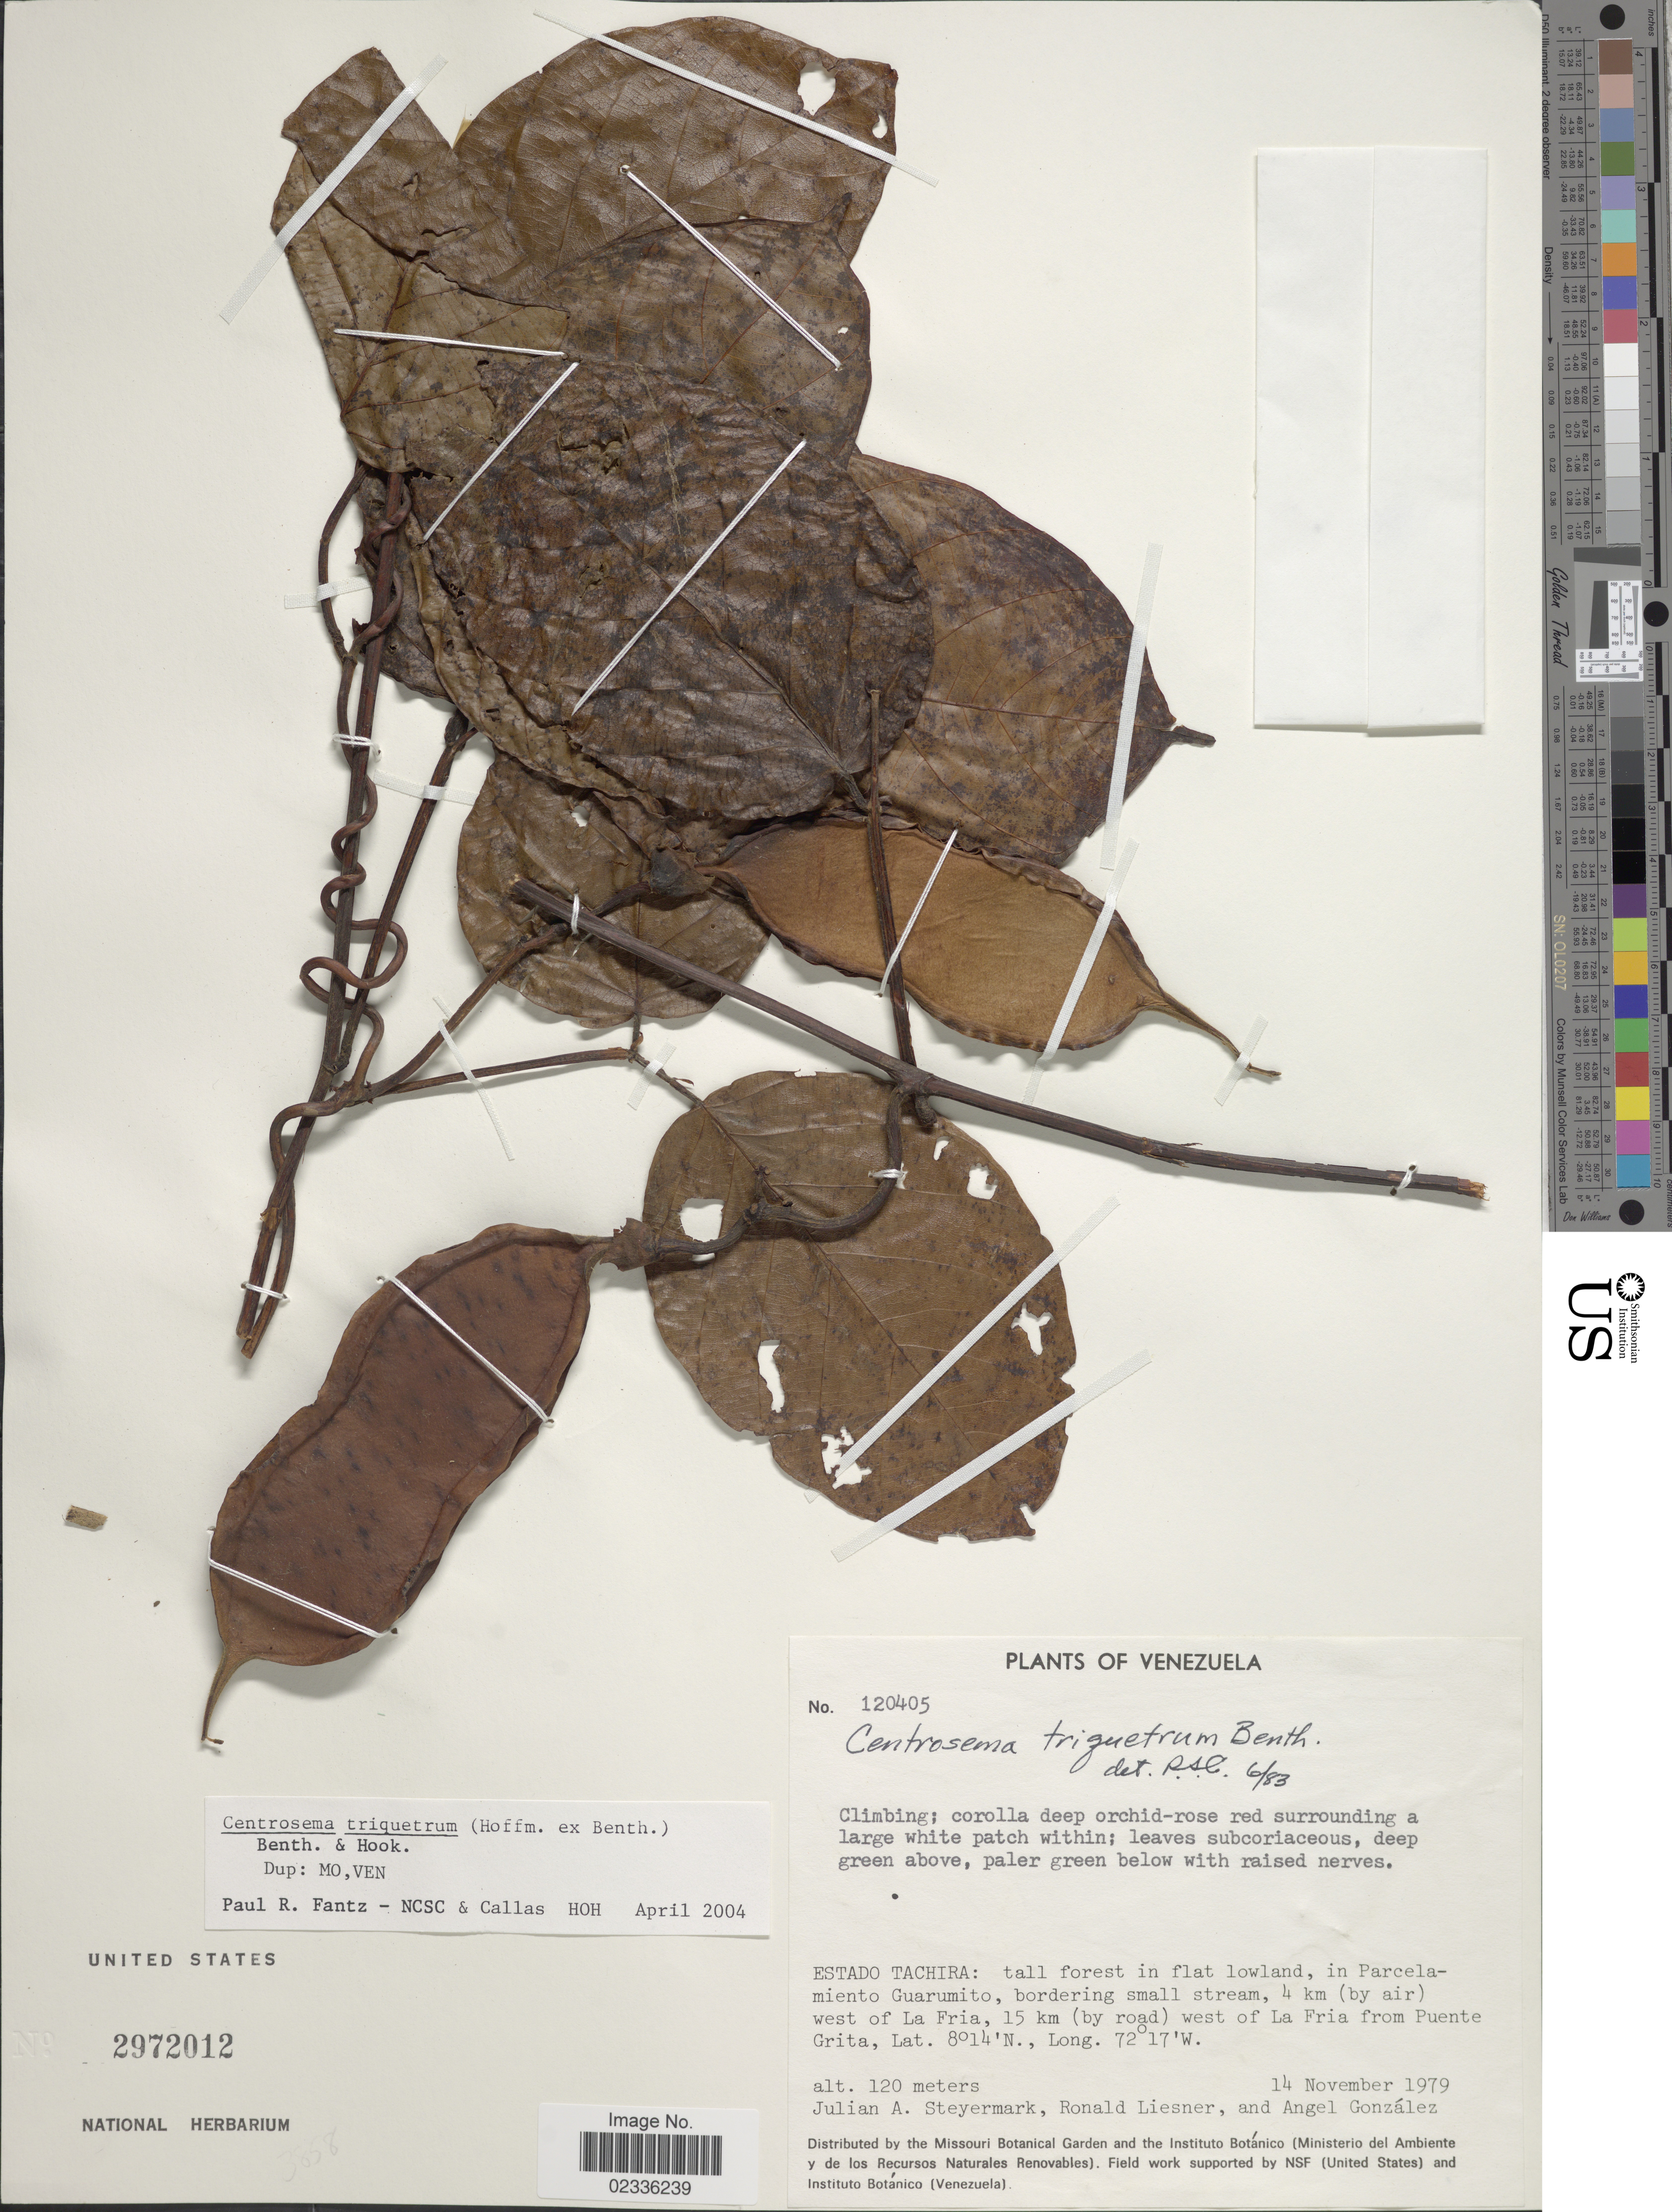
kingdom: Plantae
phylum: Tracheophyta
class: Magnoliopsida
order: Fabales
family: Fabaceae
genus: Centrosema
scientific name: Centrosema triquetrum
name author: Benth.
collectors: J. Steyermark, R. L. Liesner & A. C. González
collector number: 120405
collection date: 1979-11-14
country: Venezuela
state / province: Tachira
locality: Estado Tachira: tall forest in flat lowland, in Parcela-miento Guarumito, bordering small stream, 4 km (by air) west of La Fria, 15 km (by road) west of La Fria from Puente Grita.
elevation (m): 120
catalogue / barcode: US 2972012